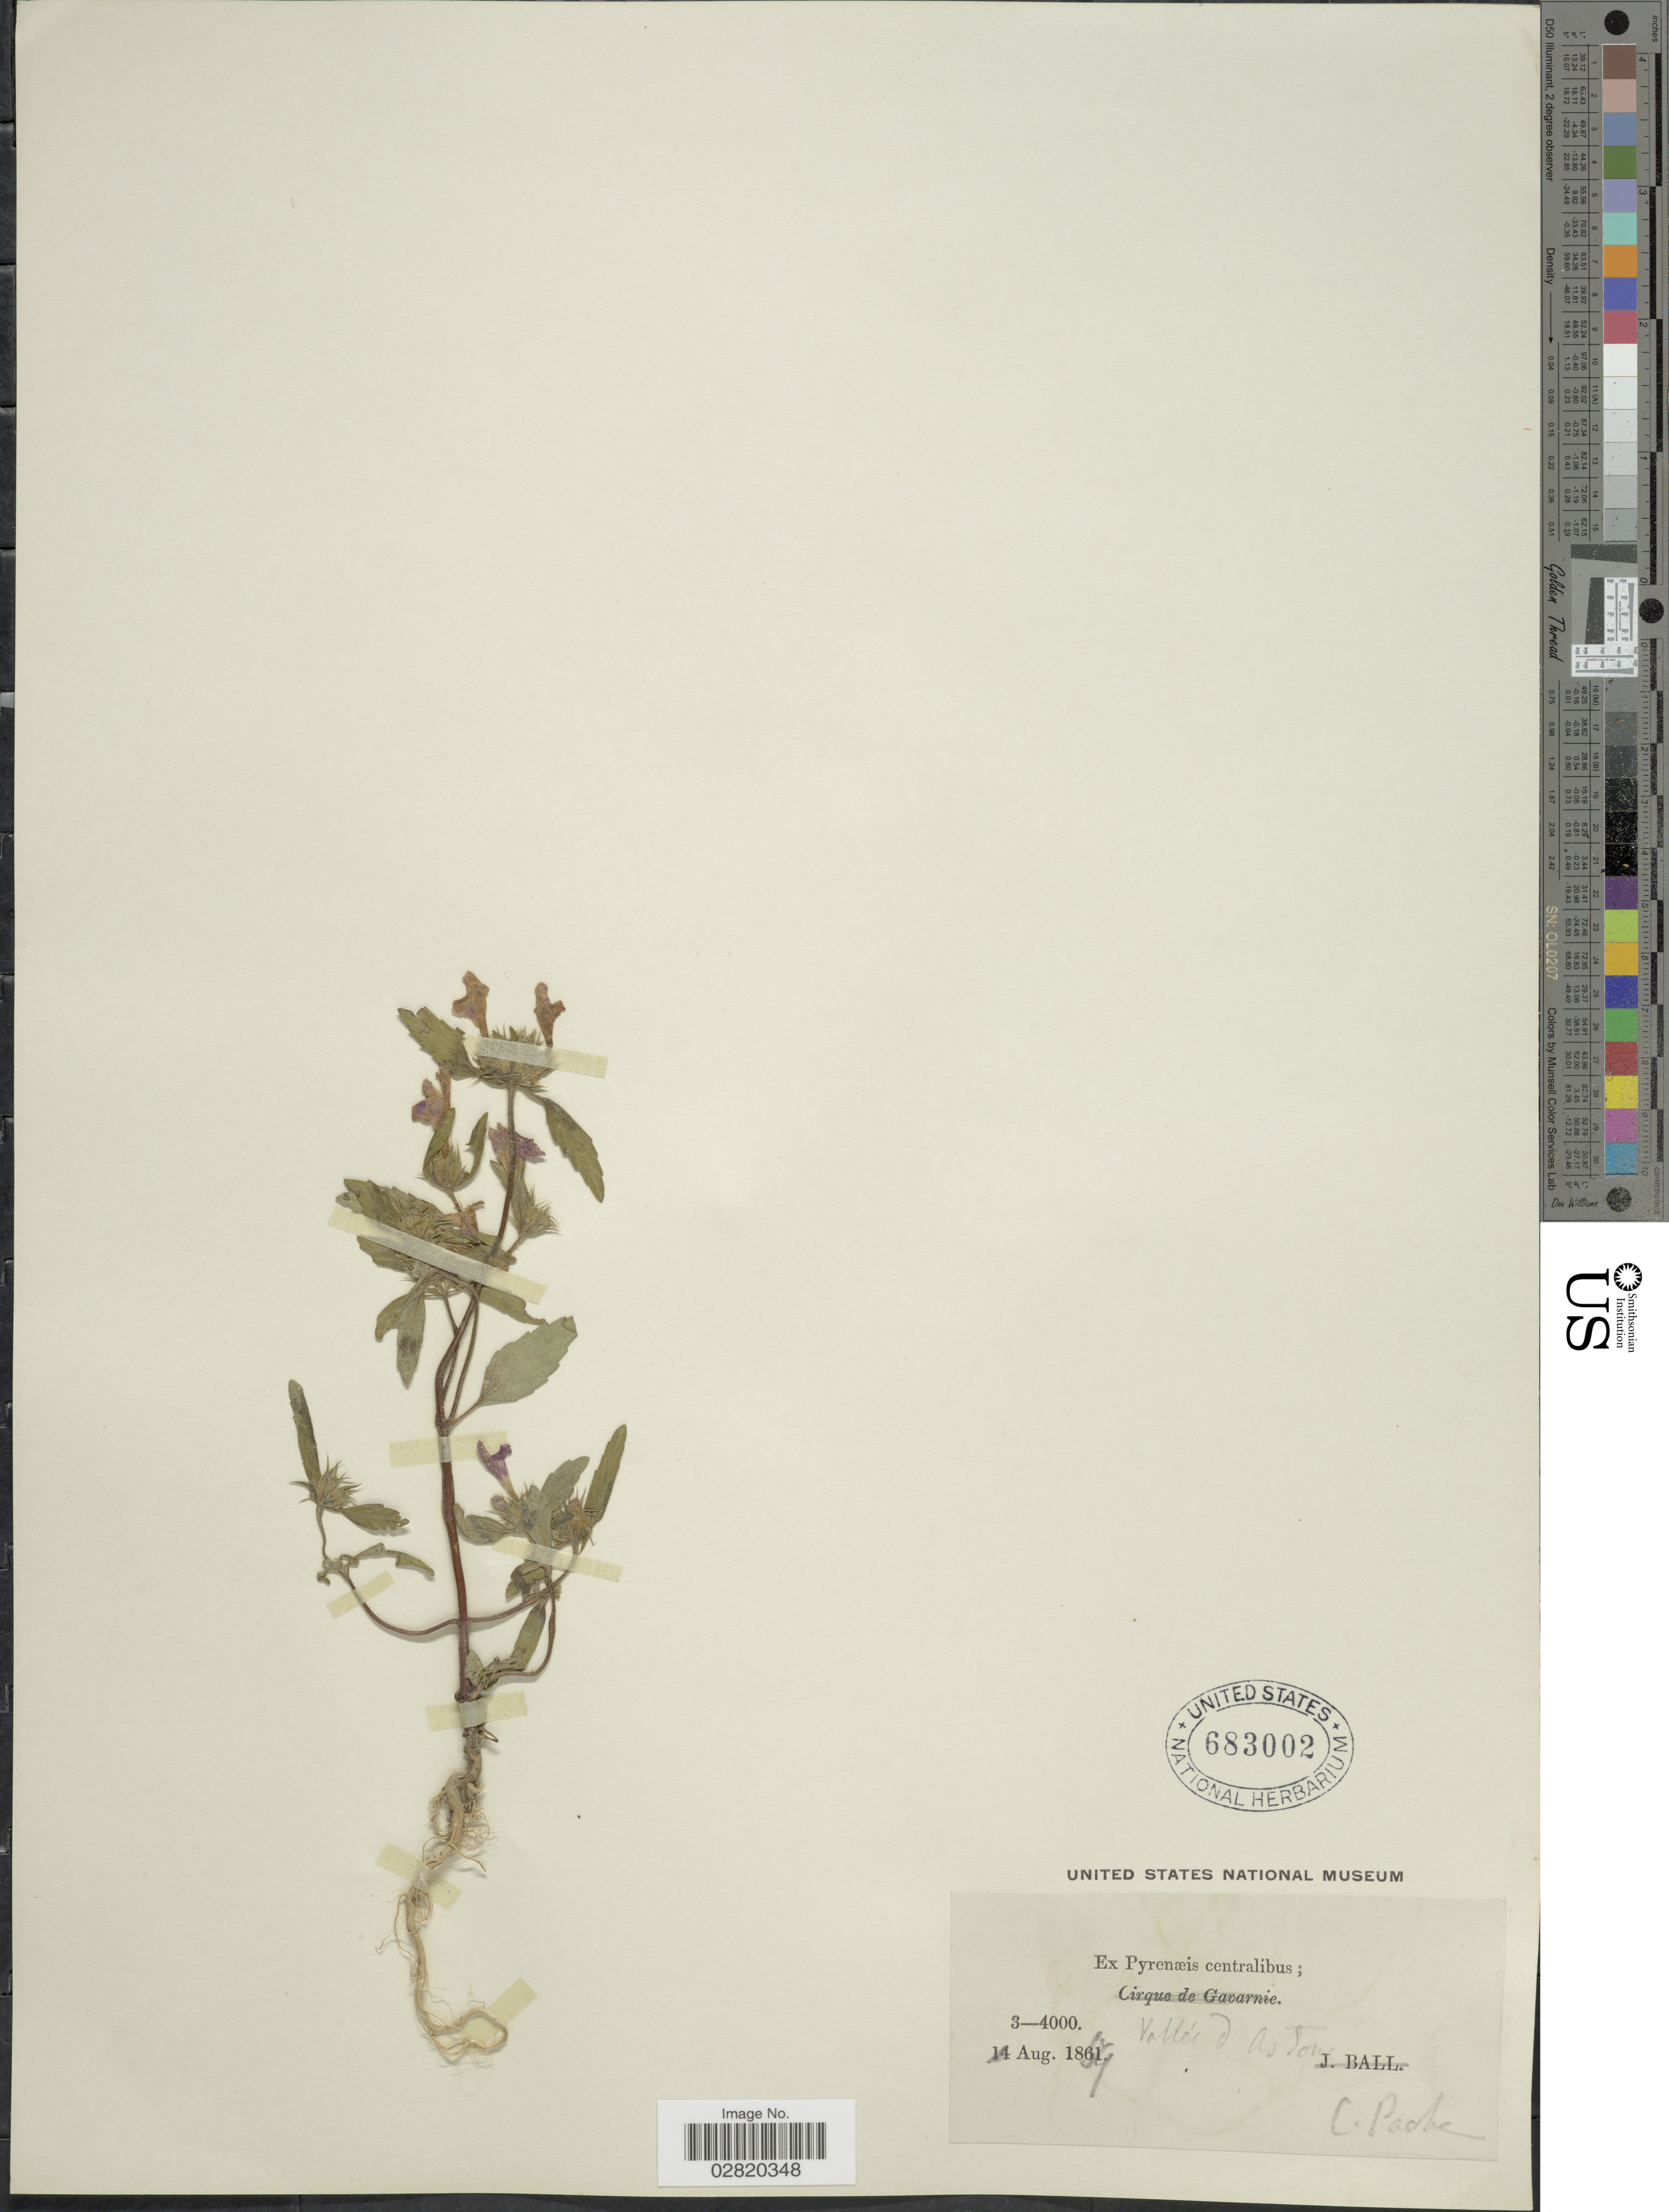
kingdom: Plantae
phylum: Tracheophyta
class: Magnoliopsida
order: Lamiales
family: Lamiaceae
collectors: C. Pache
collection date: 1869-08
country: France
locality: Ex Pyrenæis centralibus. Vallée d AsSou [interpreted]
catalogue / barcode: US 683002